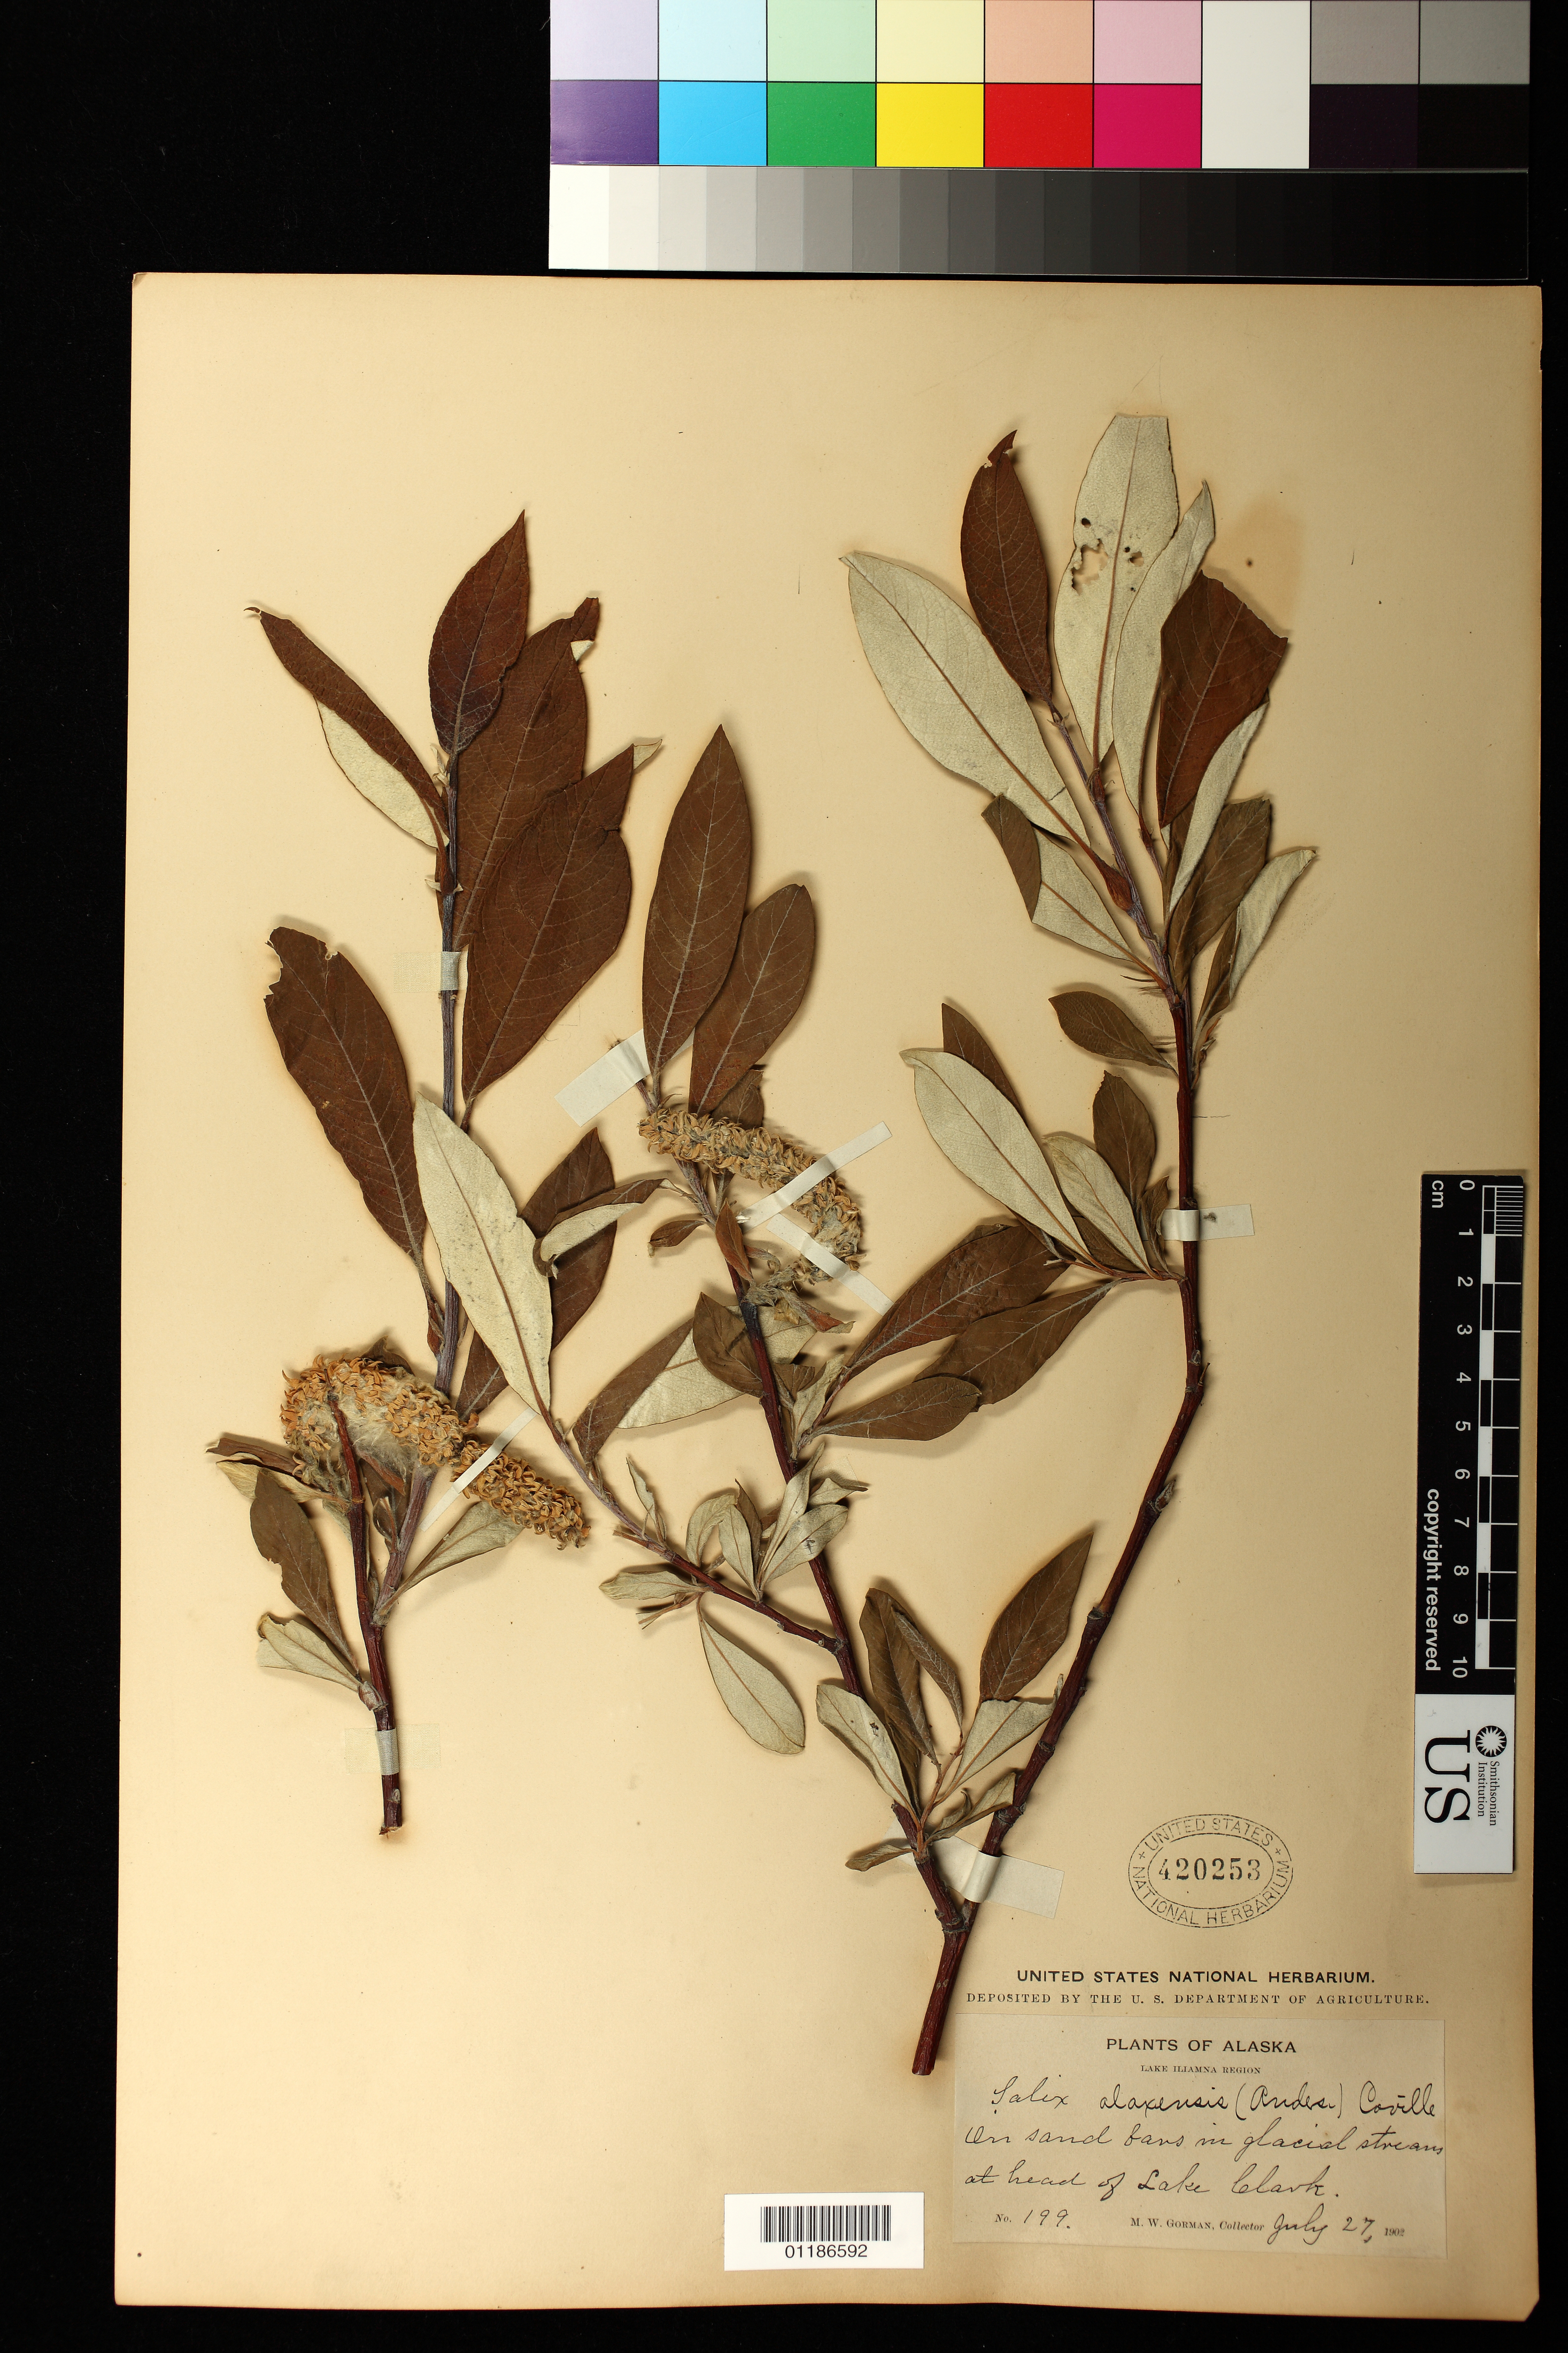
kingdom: Plantae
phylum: Tracheophyta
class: Magnoliopsida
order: Malpighiales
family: Salicaceae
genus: Salix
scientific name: Salix alaxensis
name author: (Andersson) Coville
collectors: M. W. Gorman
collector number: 199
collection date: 1902-07-27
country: United States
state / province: Alaska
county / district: Lake and Peninsula Borough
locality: On sand bars in glacial stream at head of Lake Clark.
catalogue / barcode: US 420253